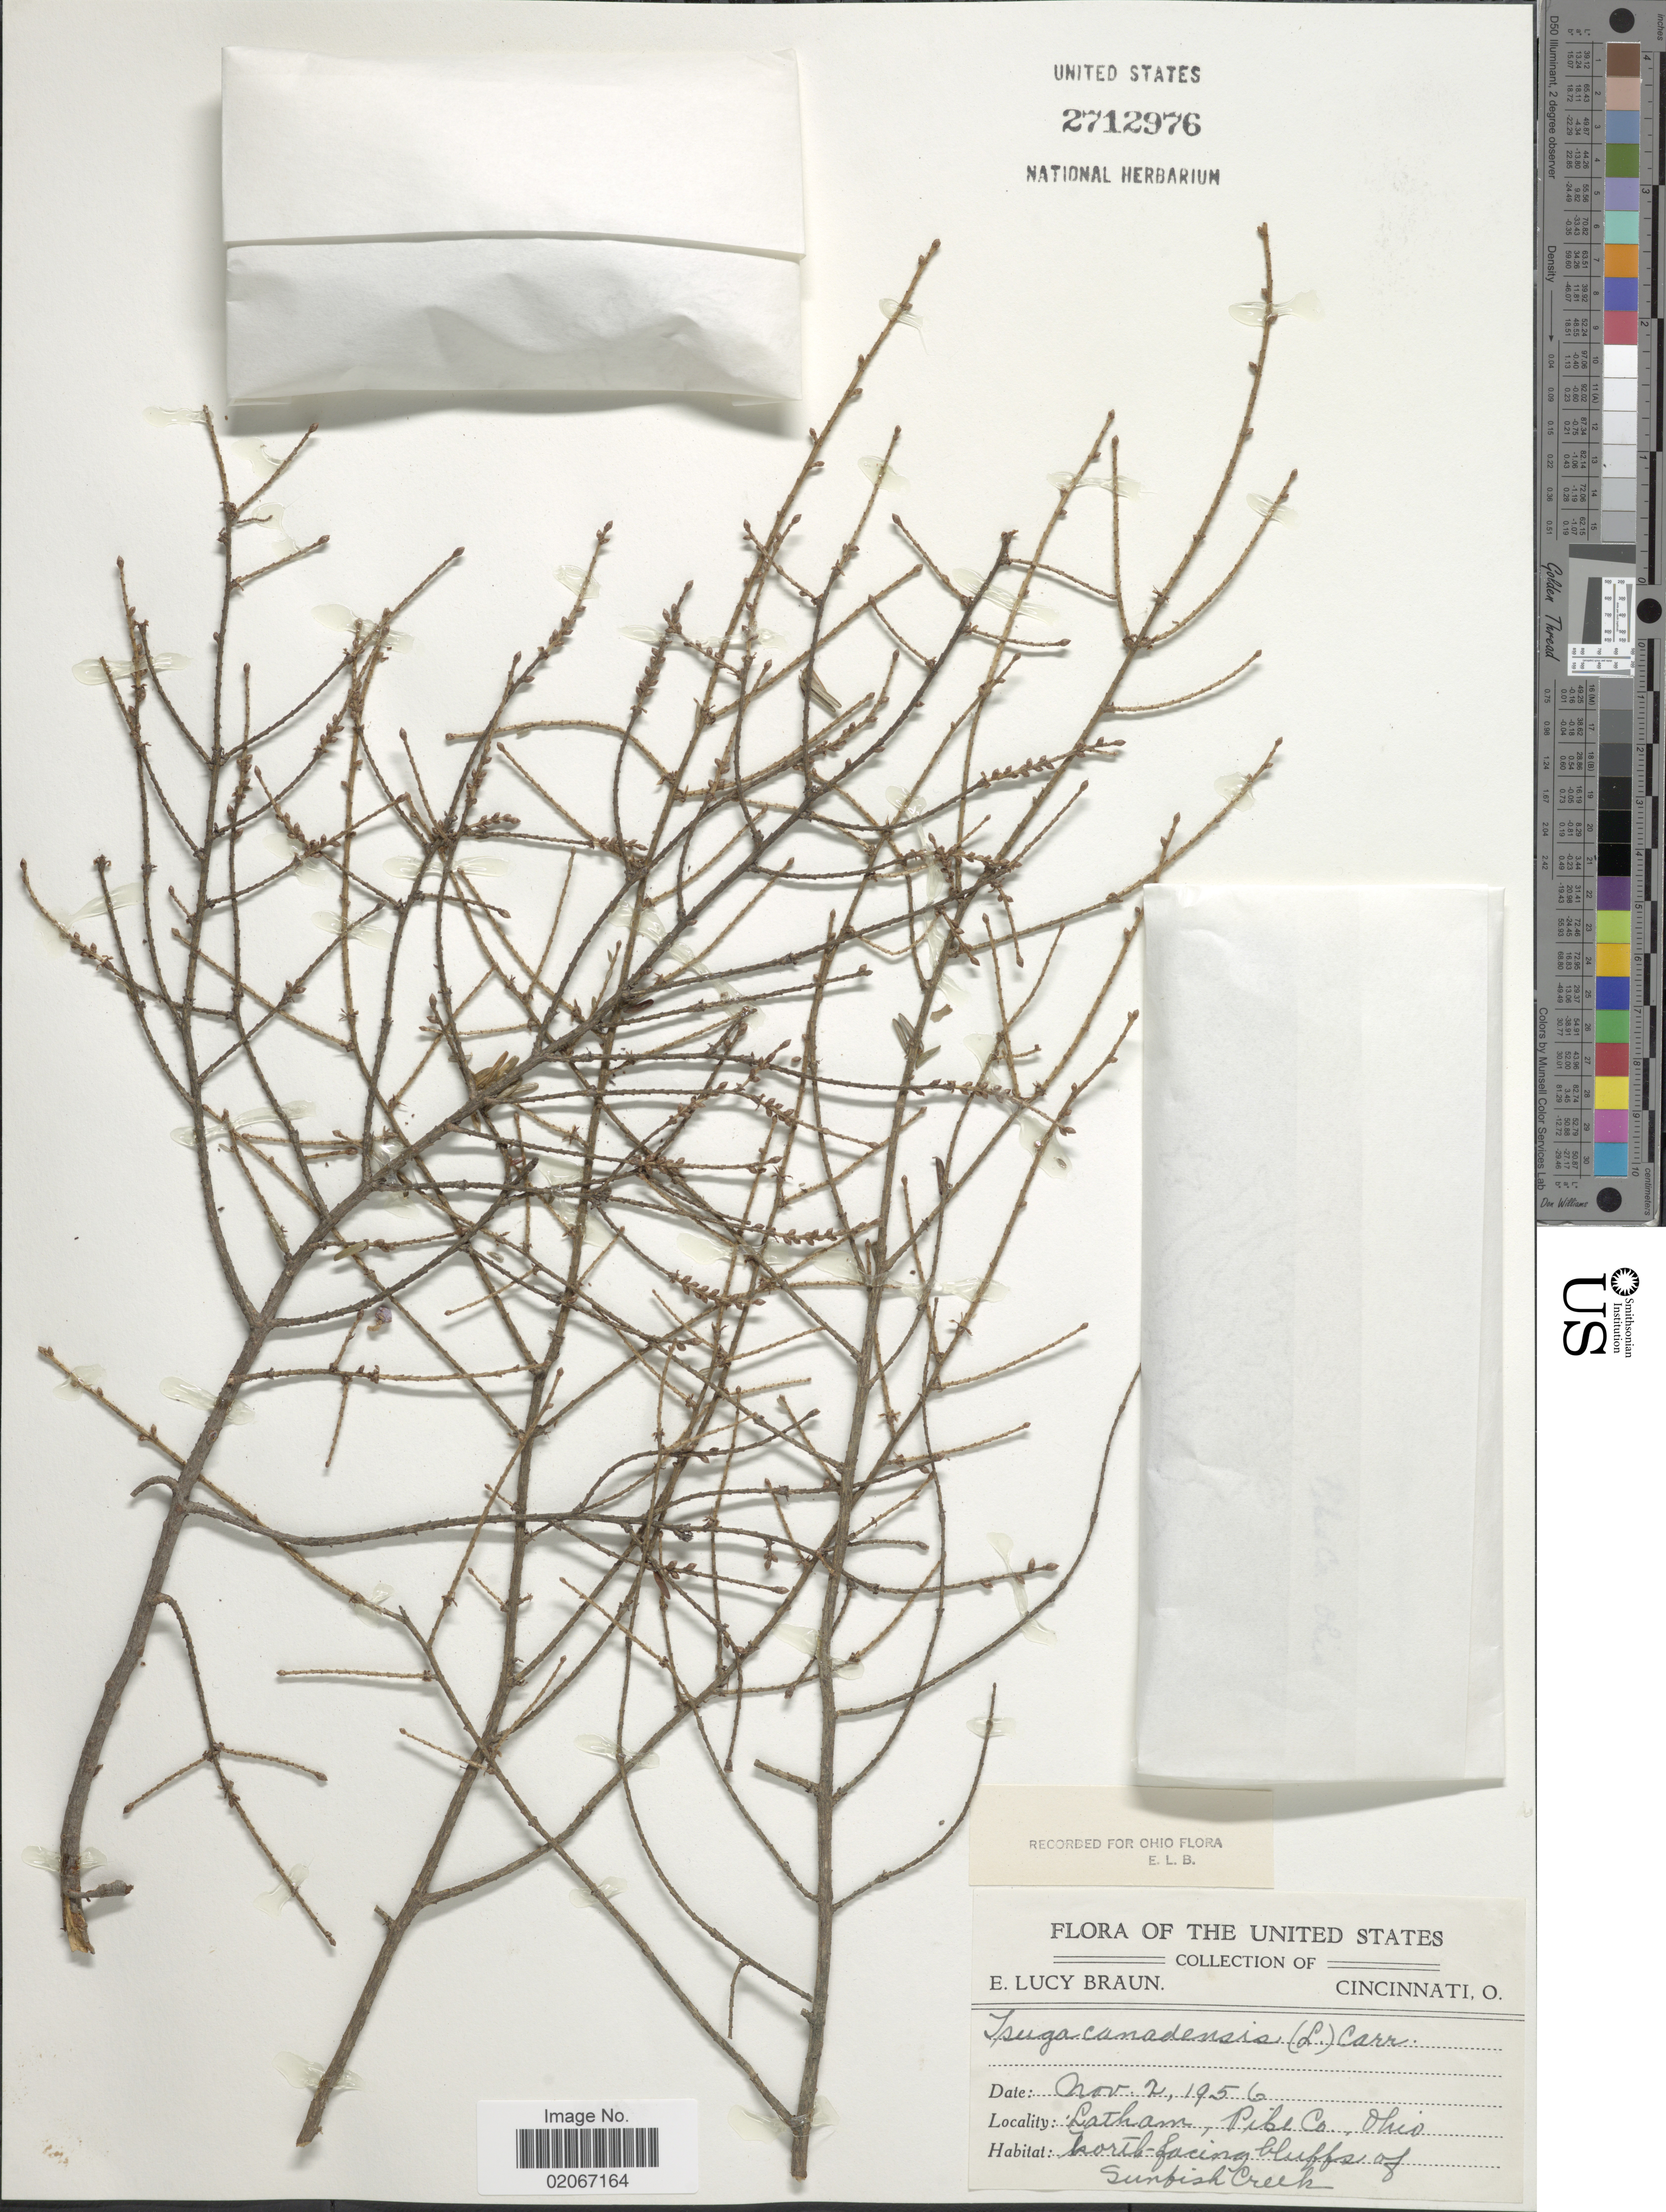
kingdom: Plantae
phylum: Tracheophyta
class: Pinopsida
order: Pinales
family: Pinaceae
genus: Tsuga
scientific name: Tsuga canadensis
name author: (L.) Carrière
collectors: E. L. Braun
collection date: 1956-11-02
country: United States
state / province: Ohio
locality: Latham, Pible Co.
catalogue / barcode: US 2712976